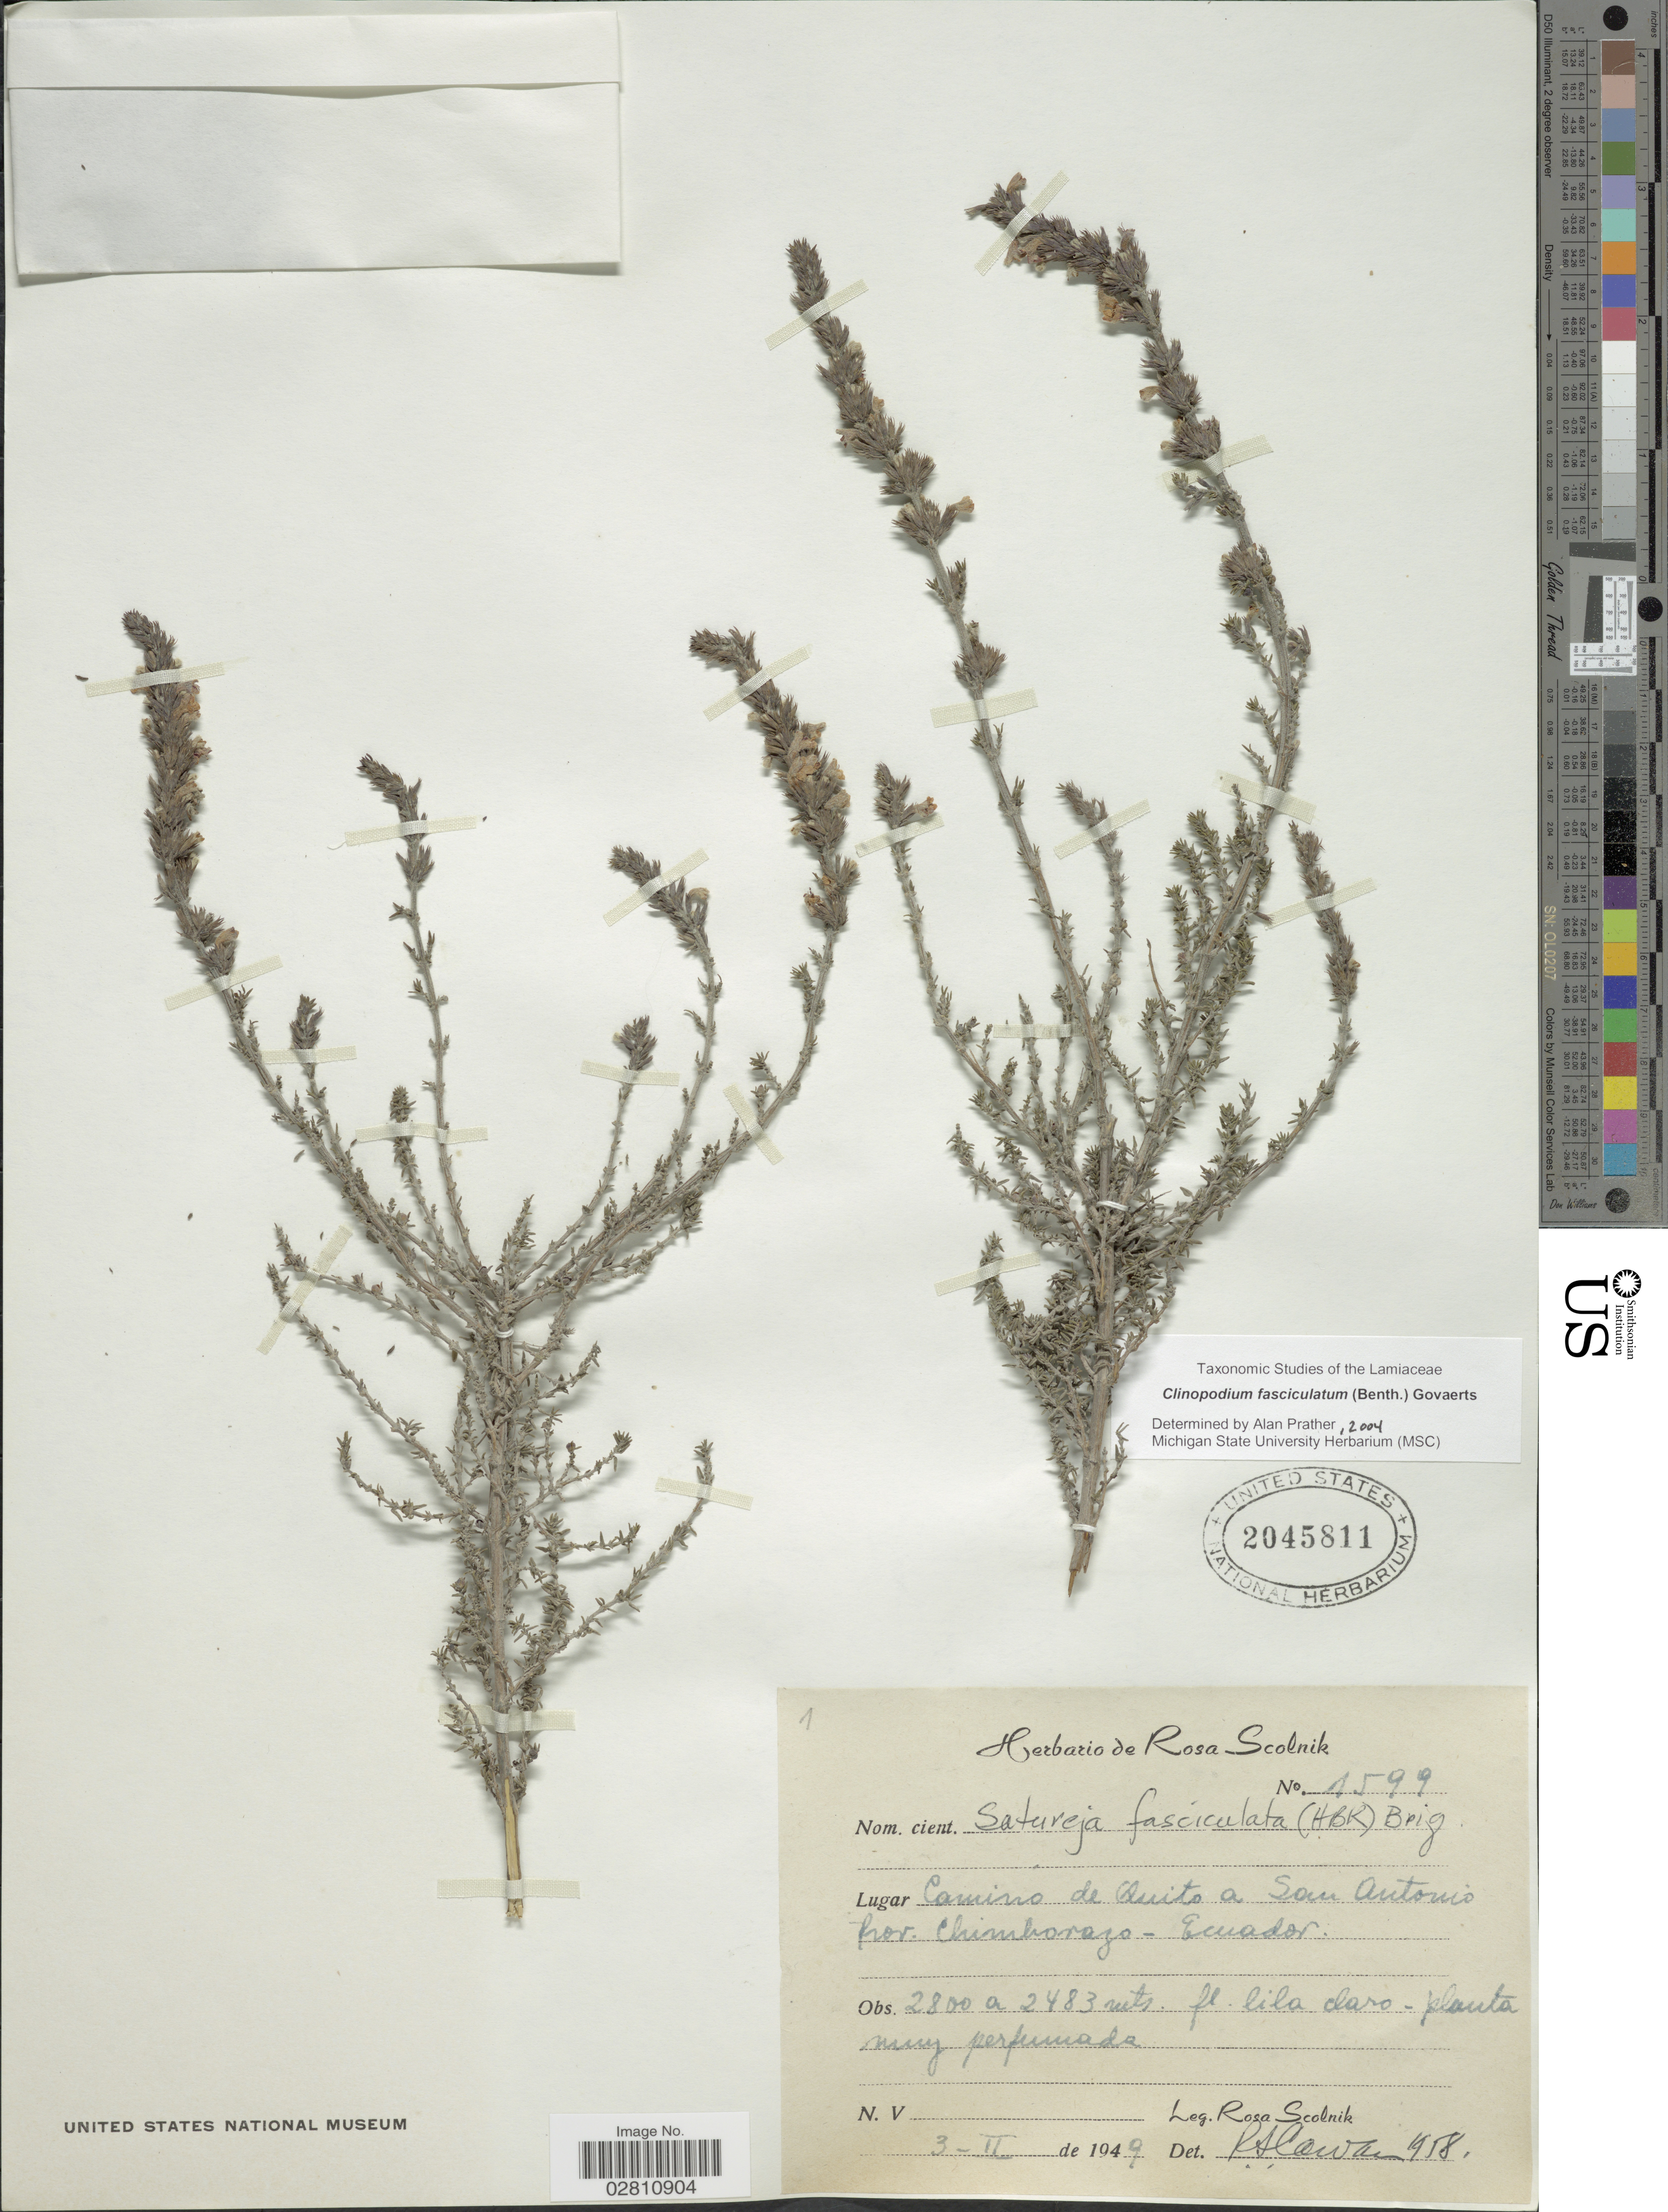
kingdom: Plantae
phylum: Tracheophyta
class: Magnoliopsida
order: Lamiales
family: Lamiaceae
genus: Clinopodium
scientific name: Clinopodium fasciculatum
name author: (Benth.) Govaerts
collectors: R. Scolnik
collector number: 1599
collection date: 1949-02-03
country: Ecuador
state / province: Chimborazo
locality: Camino de Quito a San Antonio, Prov. Chimborazo.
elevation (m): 2483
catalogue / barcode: US 2045811